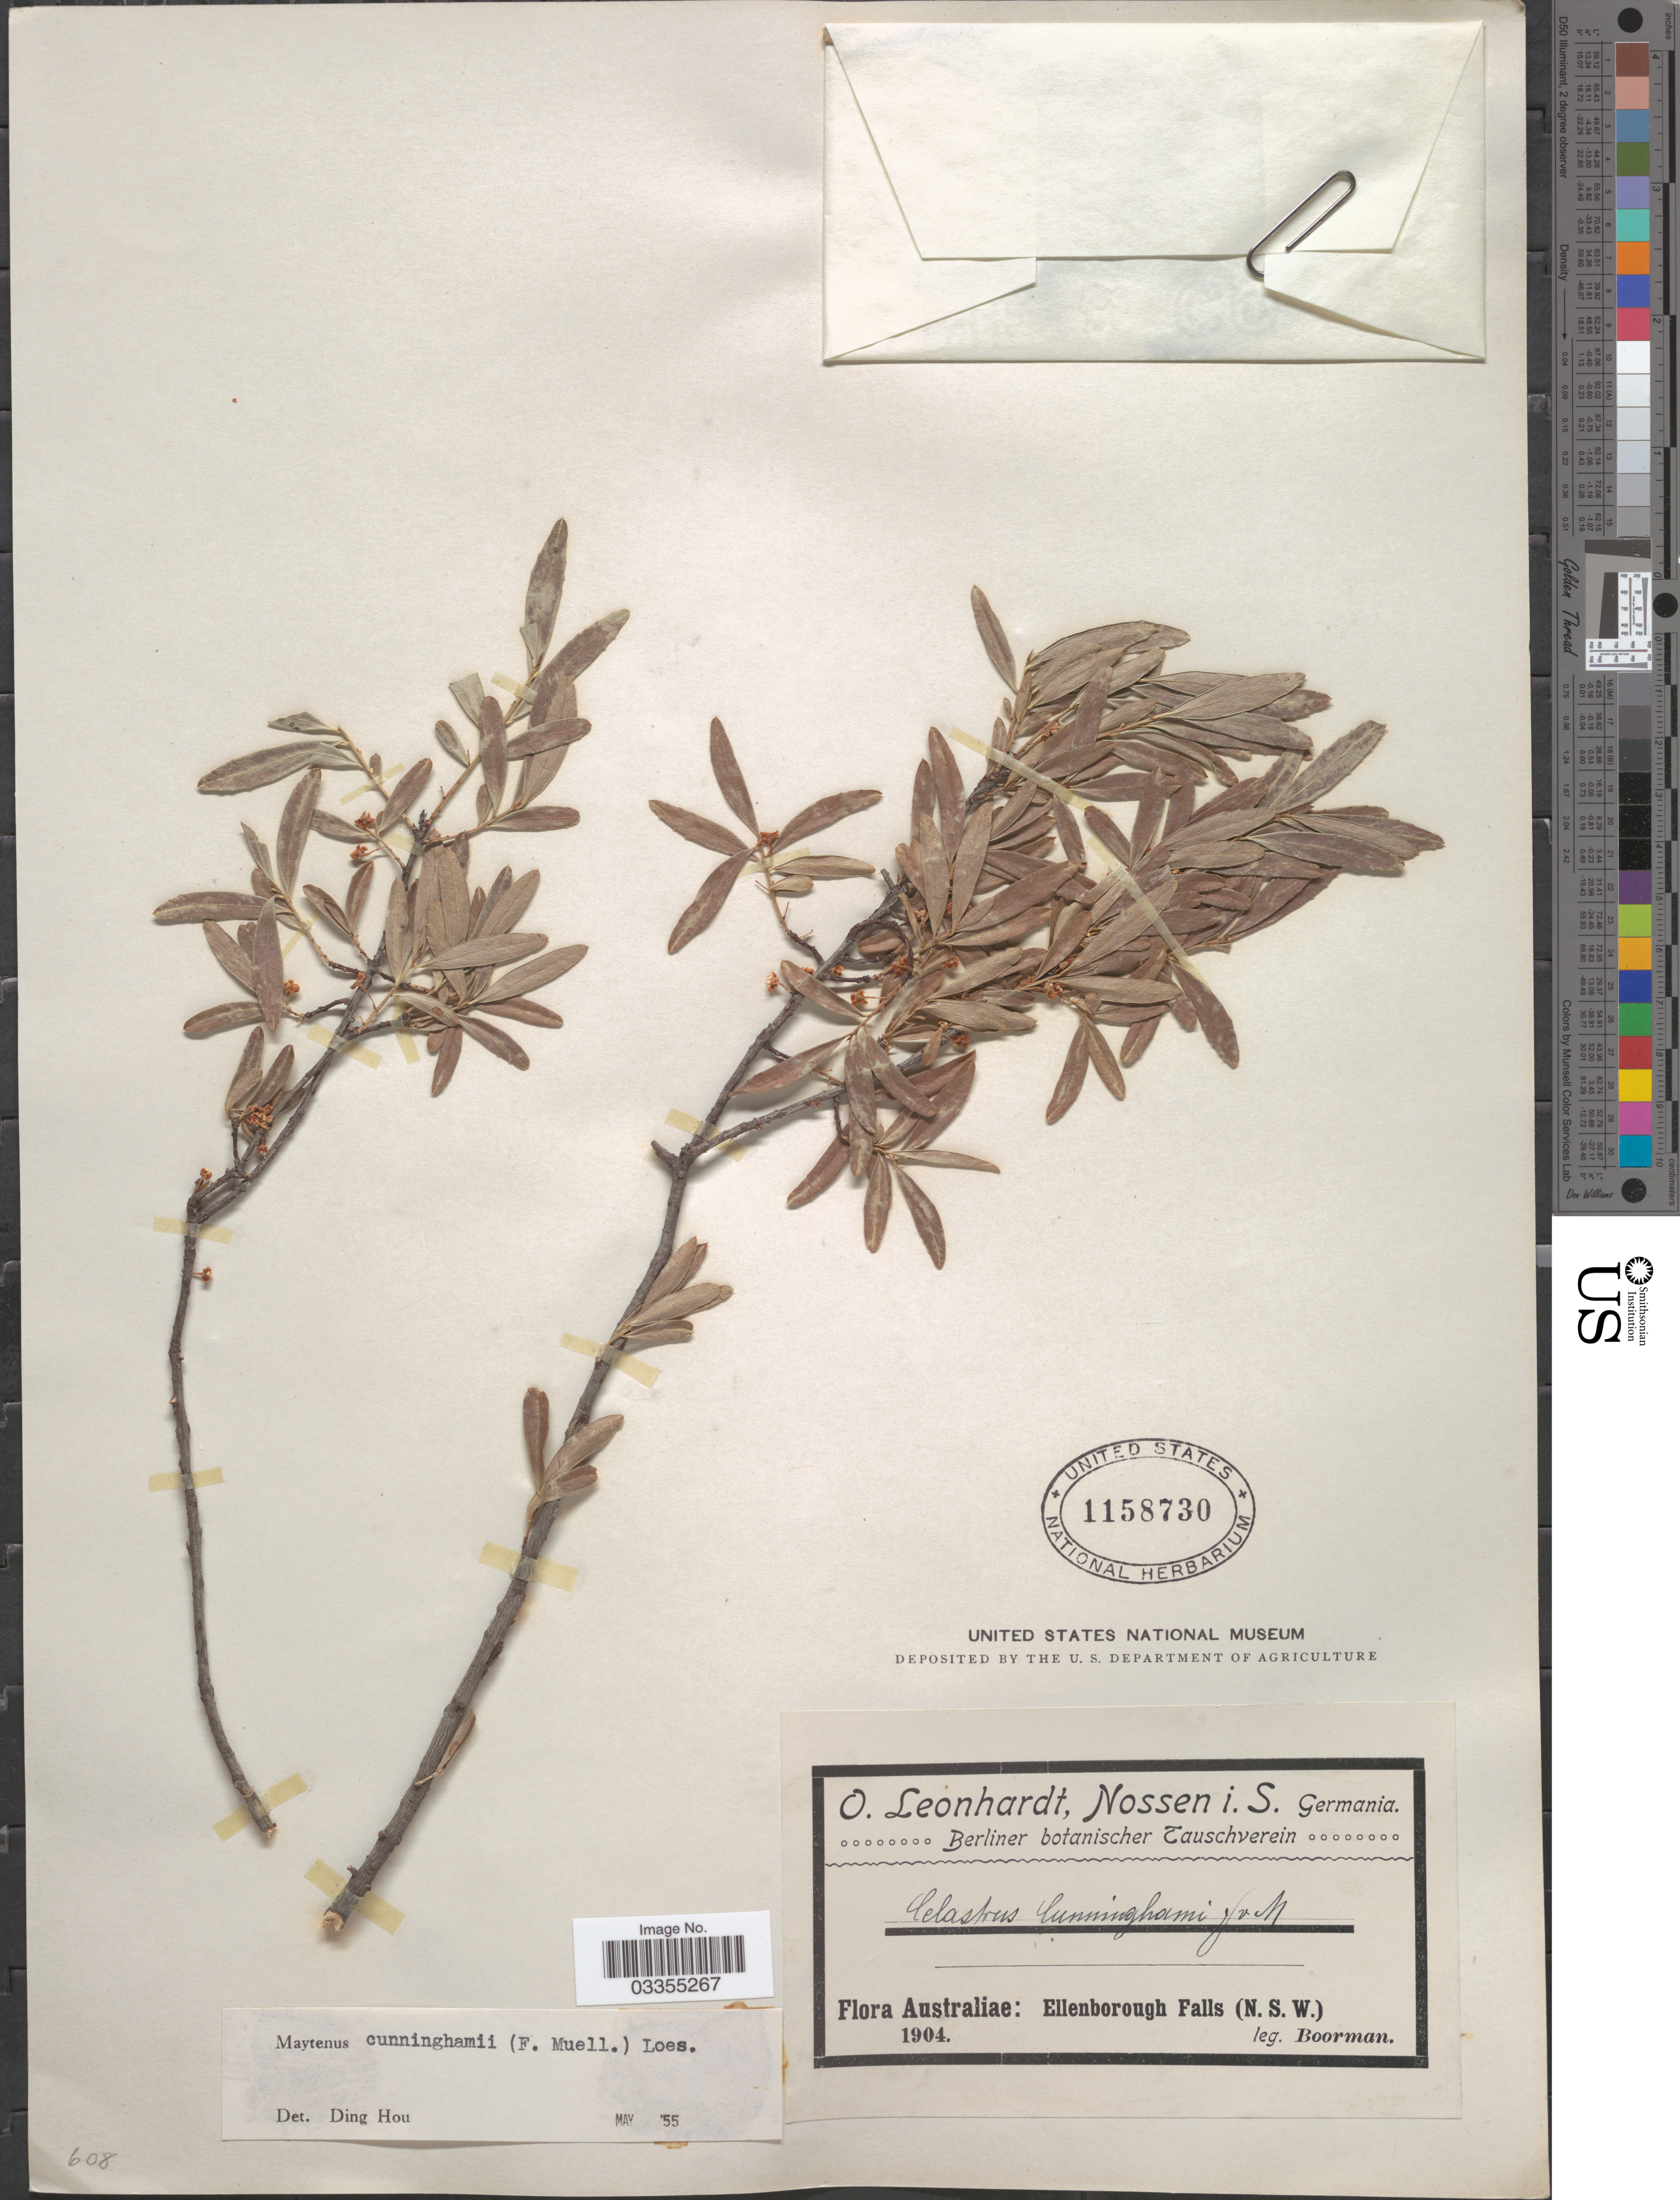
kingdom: Plantae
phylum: Tracheophyta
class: Magnoliopsida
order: Celastrales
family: Celastraceae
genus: Denhamia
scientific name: Denhamia sp.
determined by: Strong, Mark T., (BOT), Smithsonian Institution - National Museum of Natural History (UNITED STATES)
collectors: -. Boorman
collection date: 1904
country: Australia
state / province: New South Wales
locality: Ellenborough Falls (N.S.W.)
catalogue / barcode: US 1158730